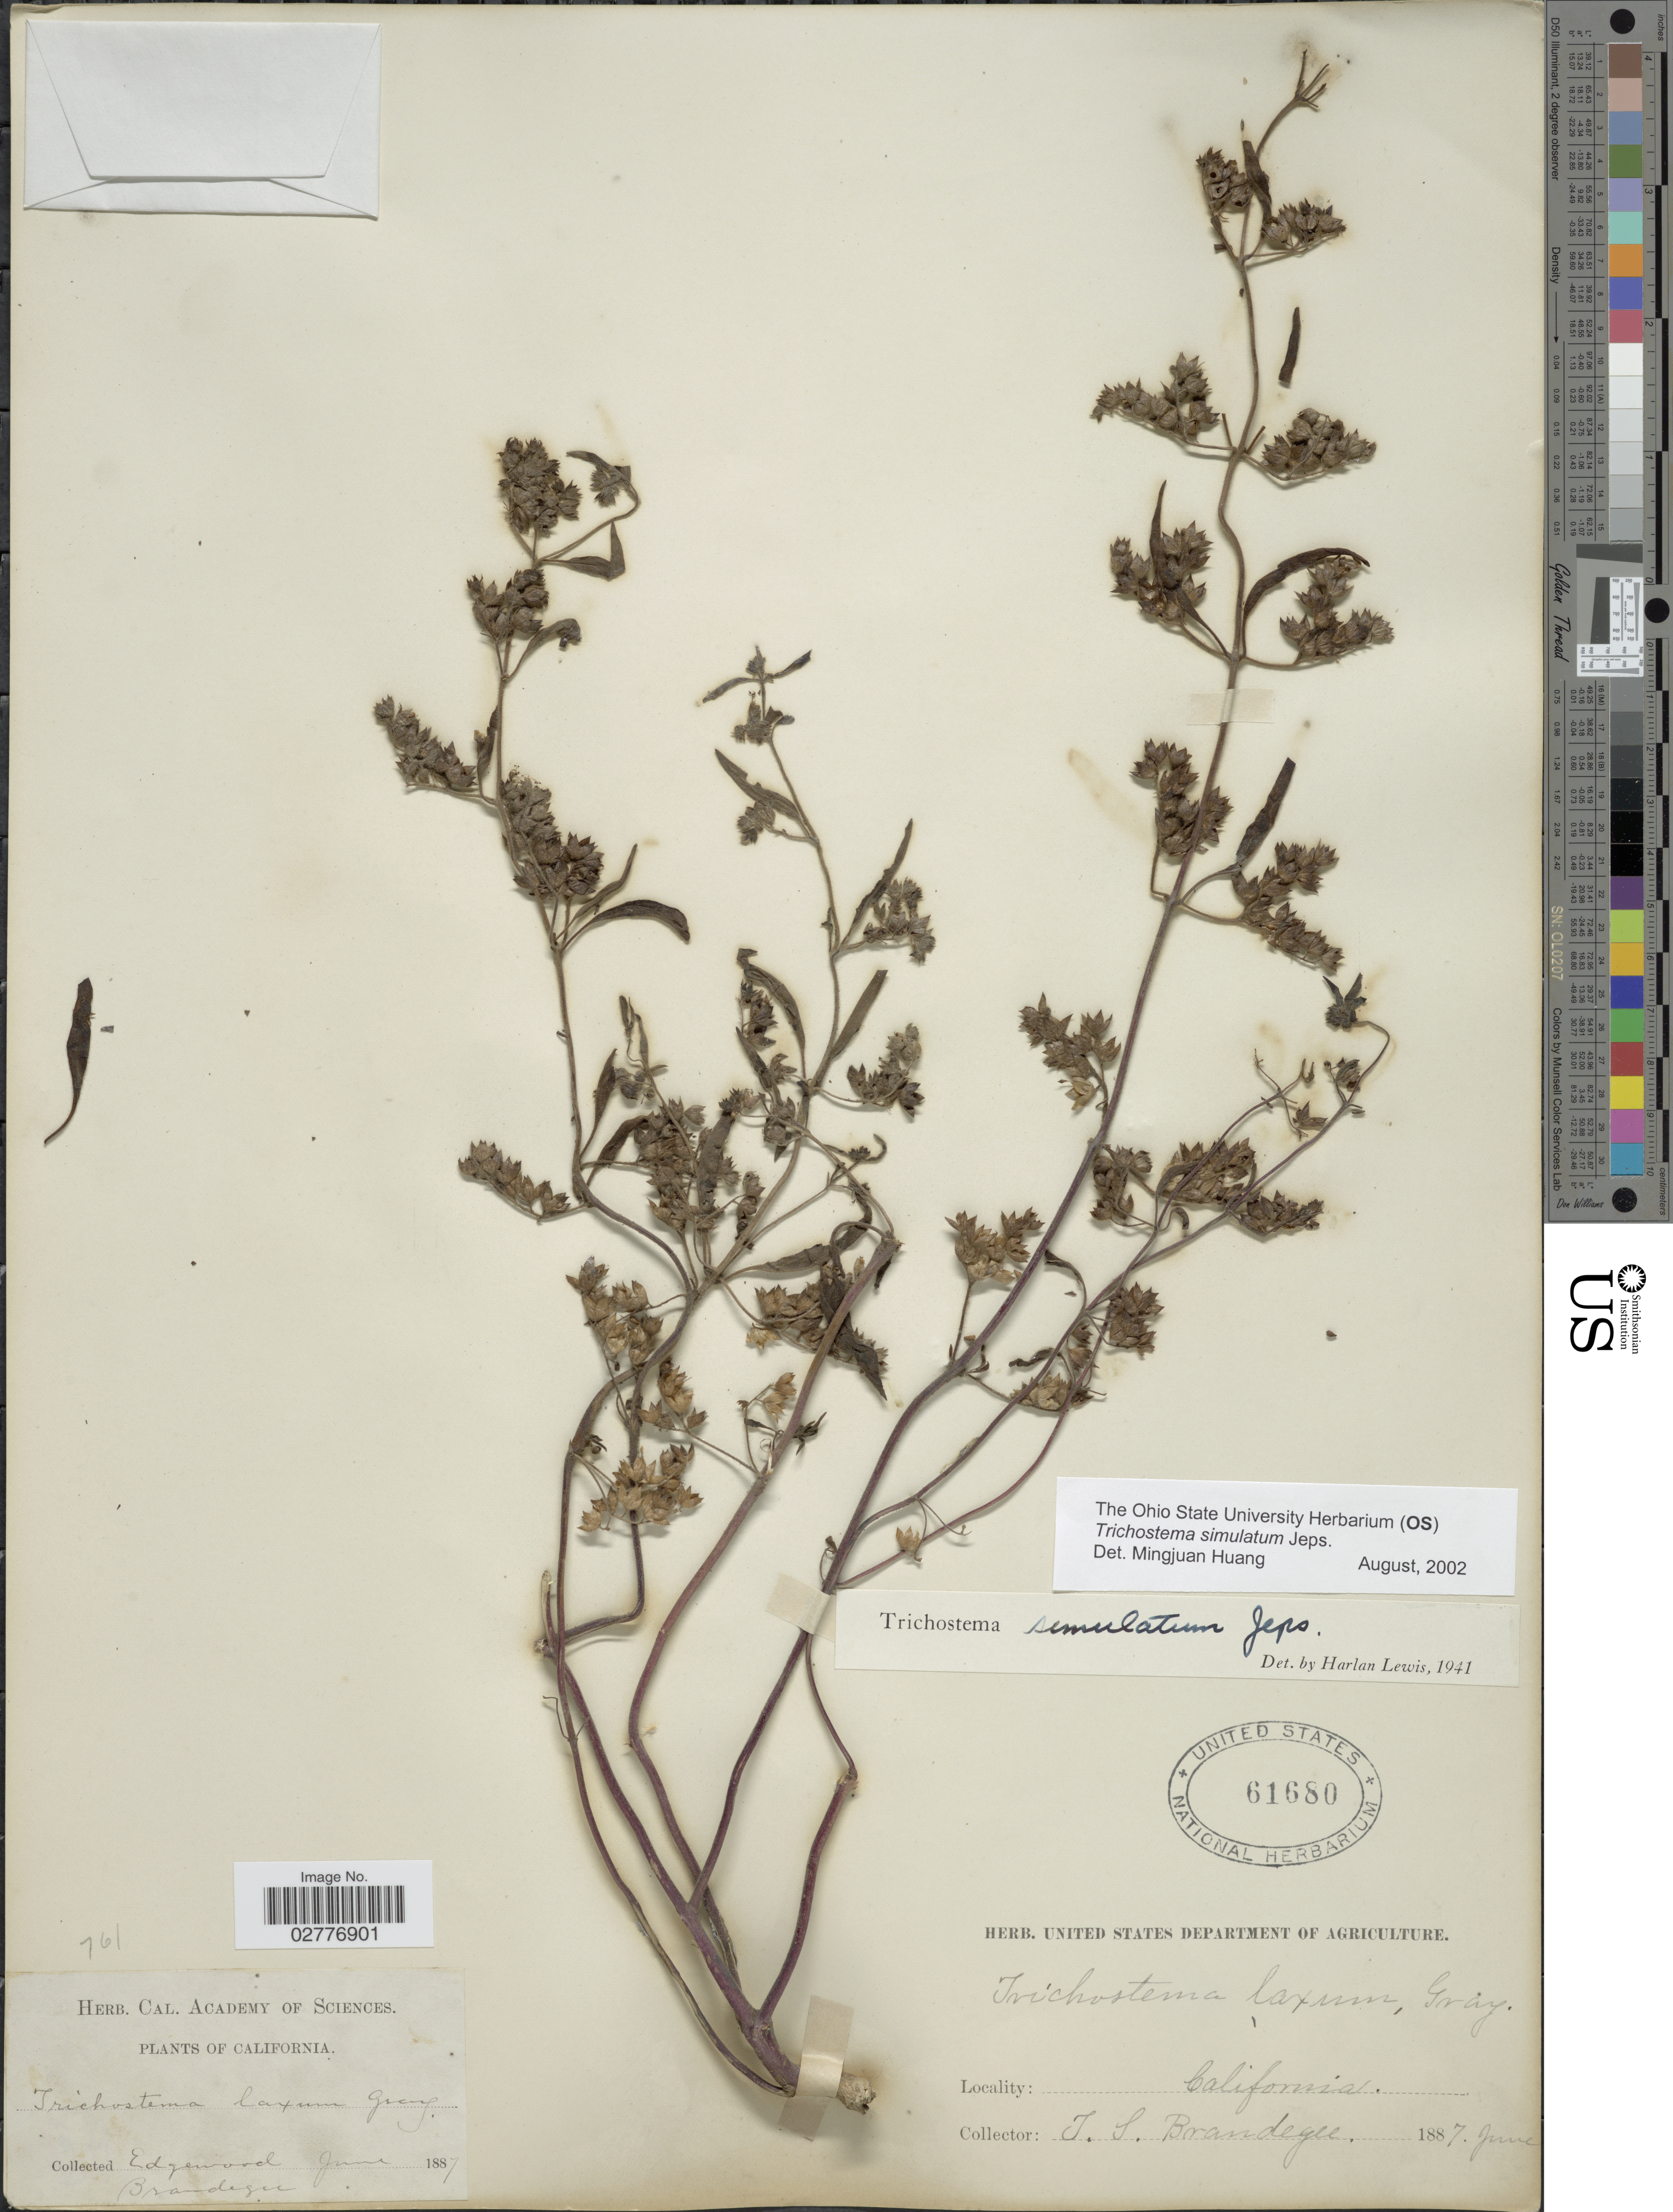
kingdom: Plantae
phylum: Tracheophyta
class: Magnoliopsida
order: Lamiales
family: Lamiaceae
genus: Trichostema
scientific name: Trichostema simulatum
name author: Jeps.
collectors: J. S. Brandegee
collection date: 1887-06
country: United States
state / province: California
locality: Edgewood.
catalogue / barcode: US 61680